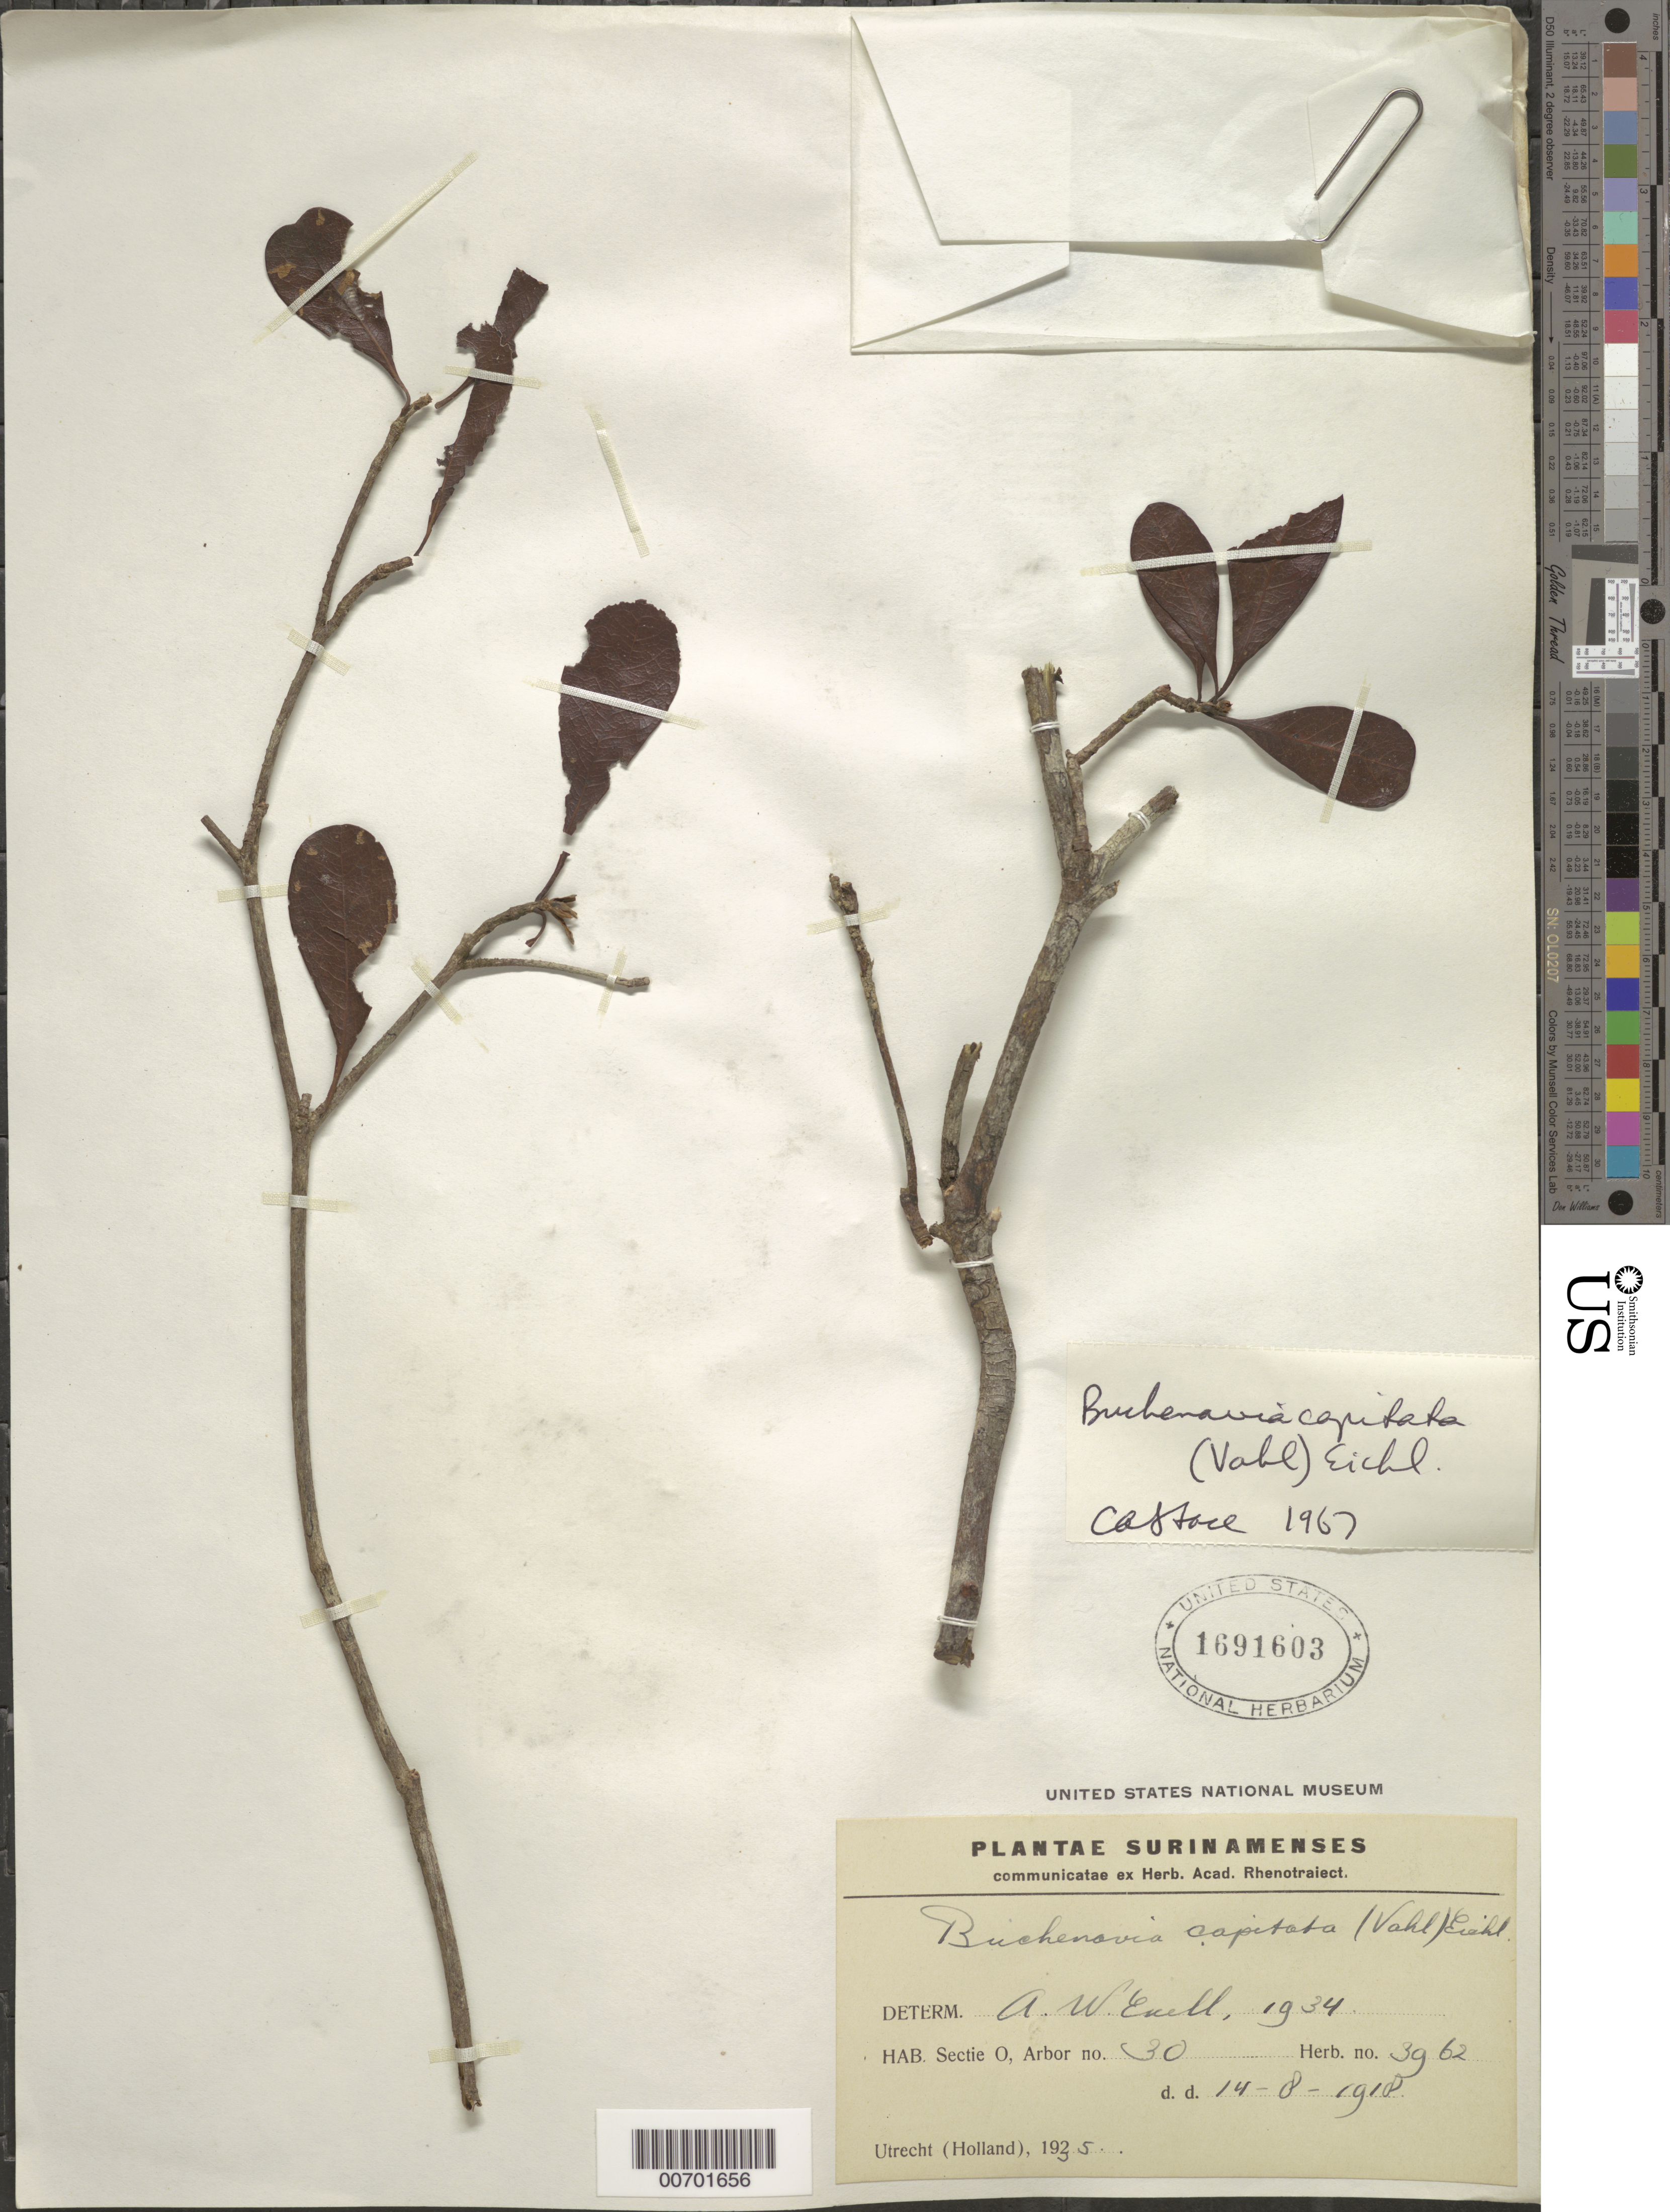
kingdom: Plantae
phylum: Tracheophyta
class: Magnoliopsida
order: Myrtales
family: Combretaceae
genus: Terminalia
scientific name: Terminalia tetraphylla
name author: (Aubl.) Gere & Boatwr.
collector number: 3962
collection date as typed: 14-Aug-18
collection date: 1918-08-14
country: Suriname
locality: Sectie O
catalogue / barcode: US 1691603